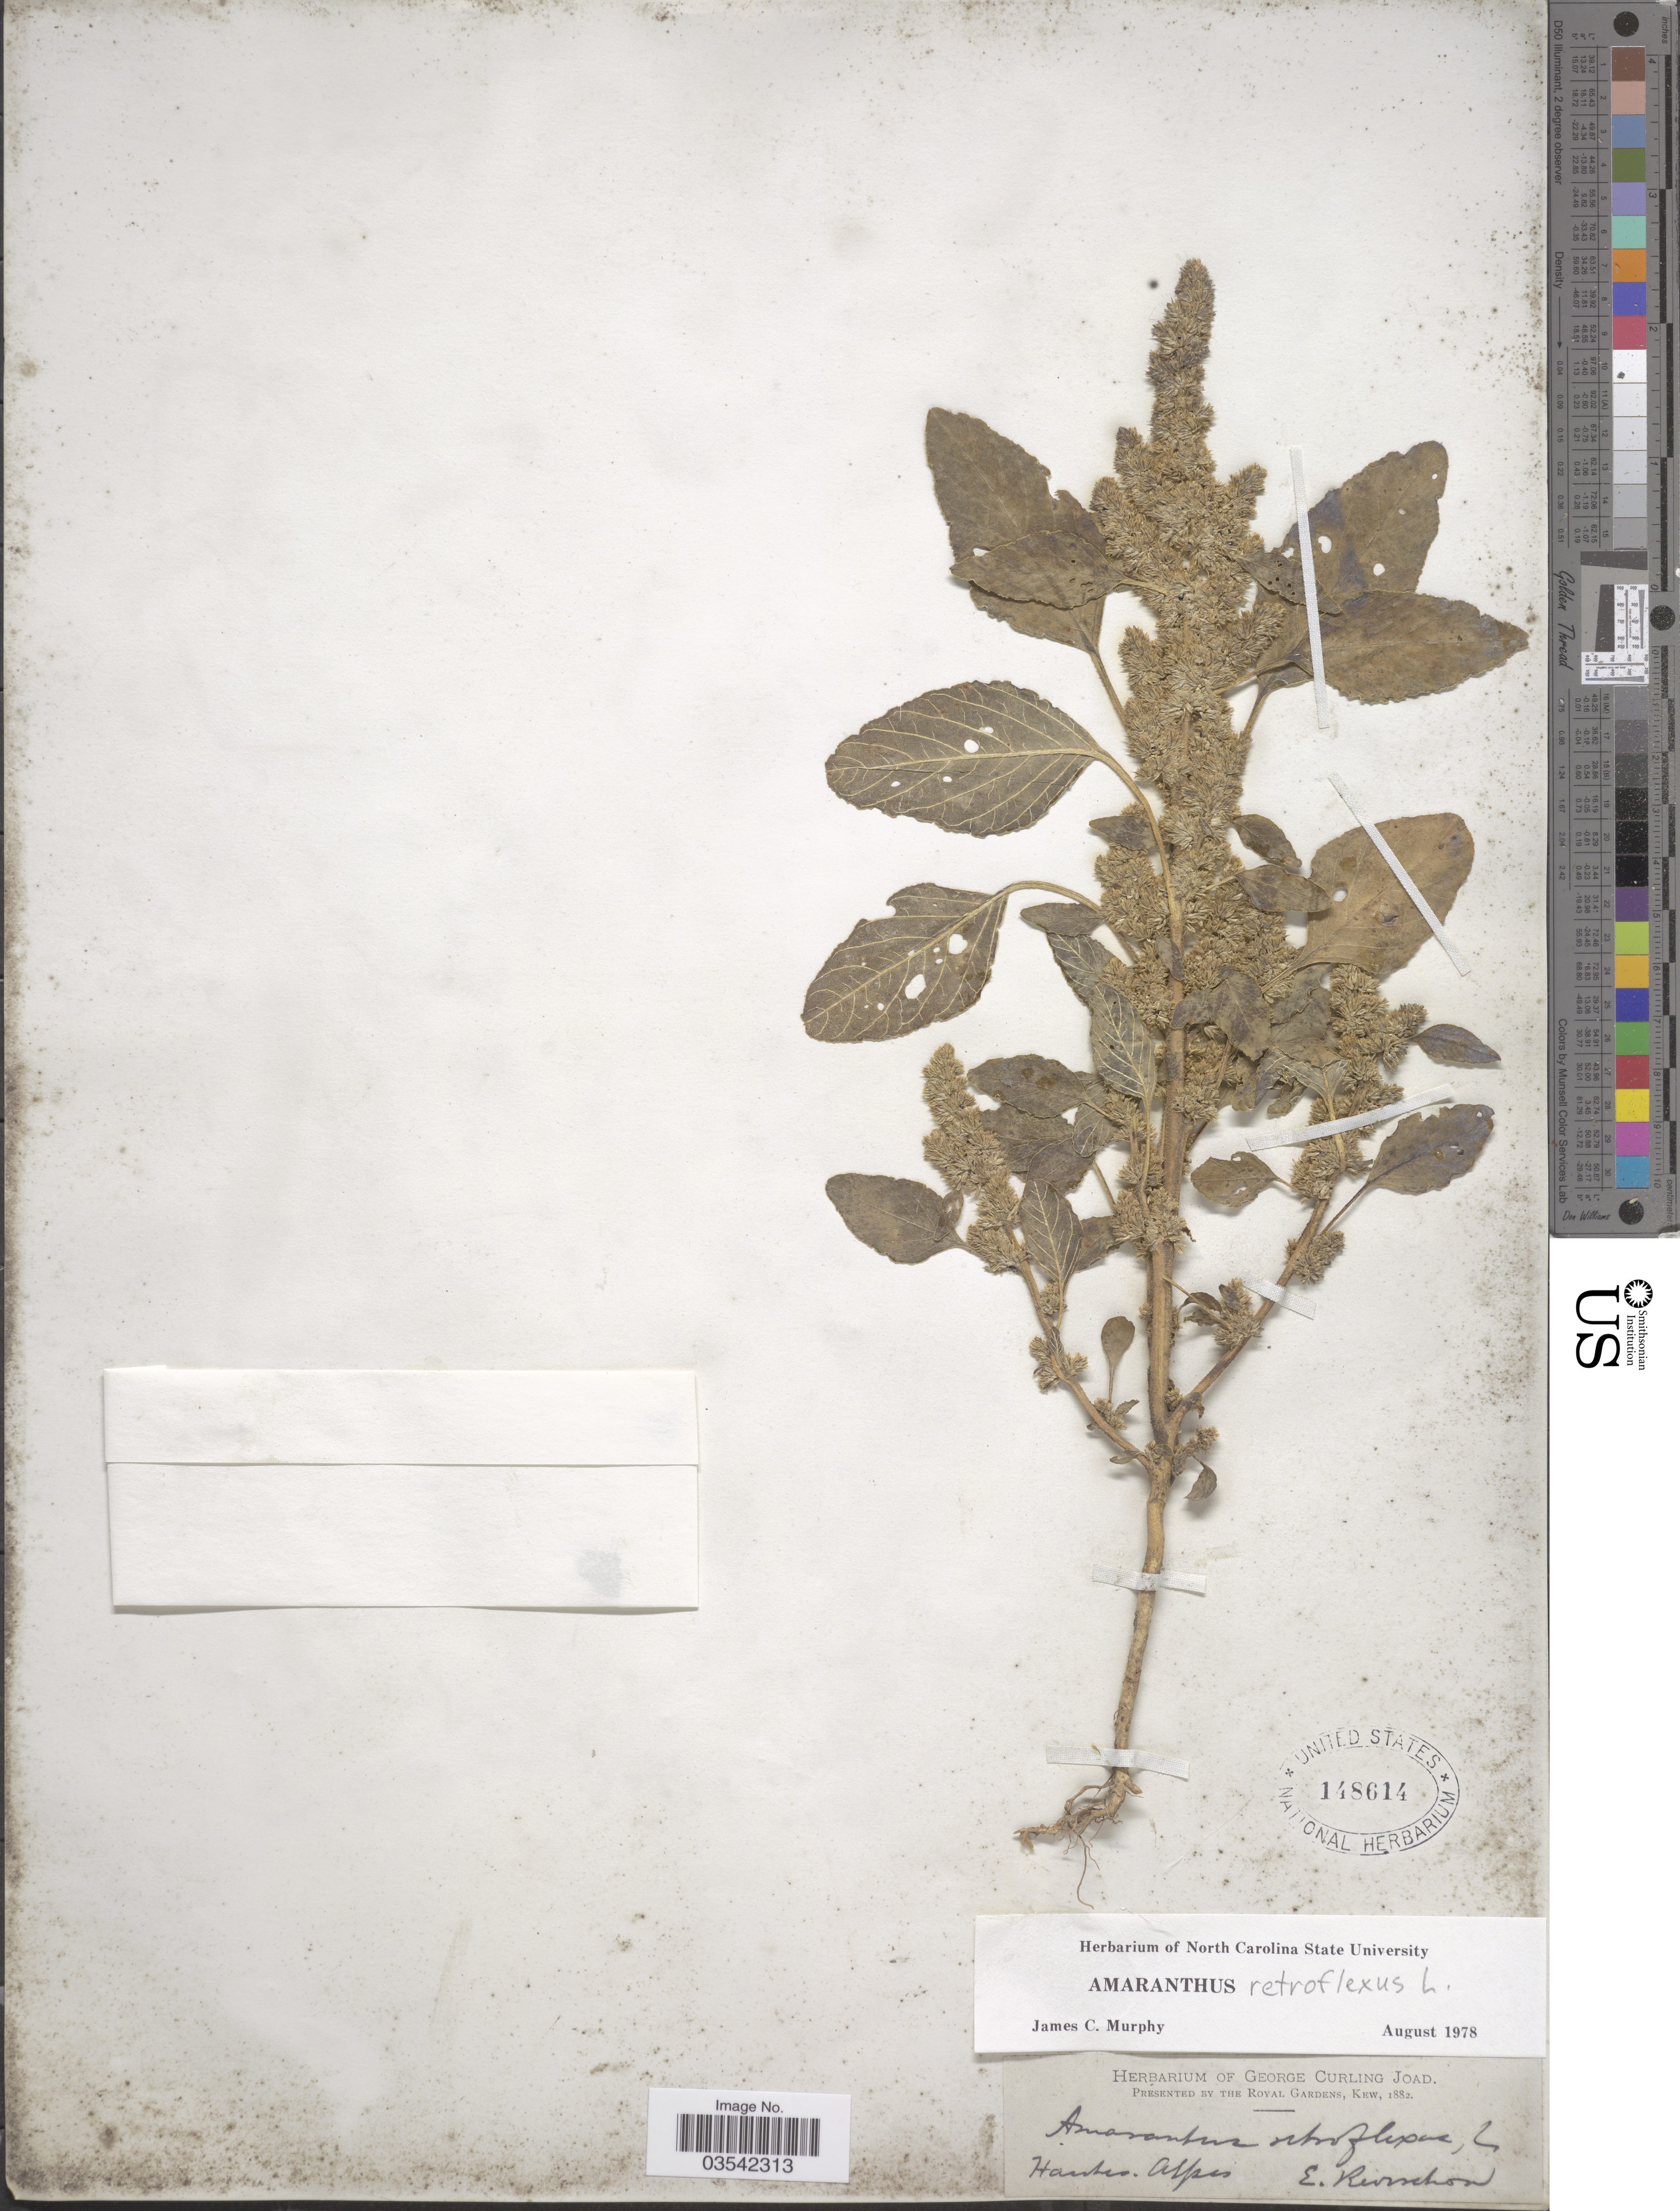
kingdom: Plantae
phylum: Tracheophyta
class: Magnoliopsida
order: Caryophyllales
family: Amaranthaceae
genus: Amaranthus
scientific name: Amaranthus retroflexus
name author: L.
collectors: E. Reverchon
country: France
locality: Hautes. Alpes.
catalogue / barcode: US 148614